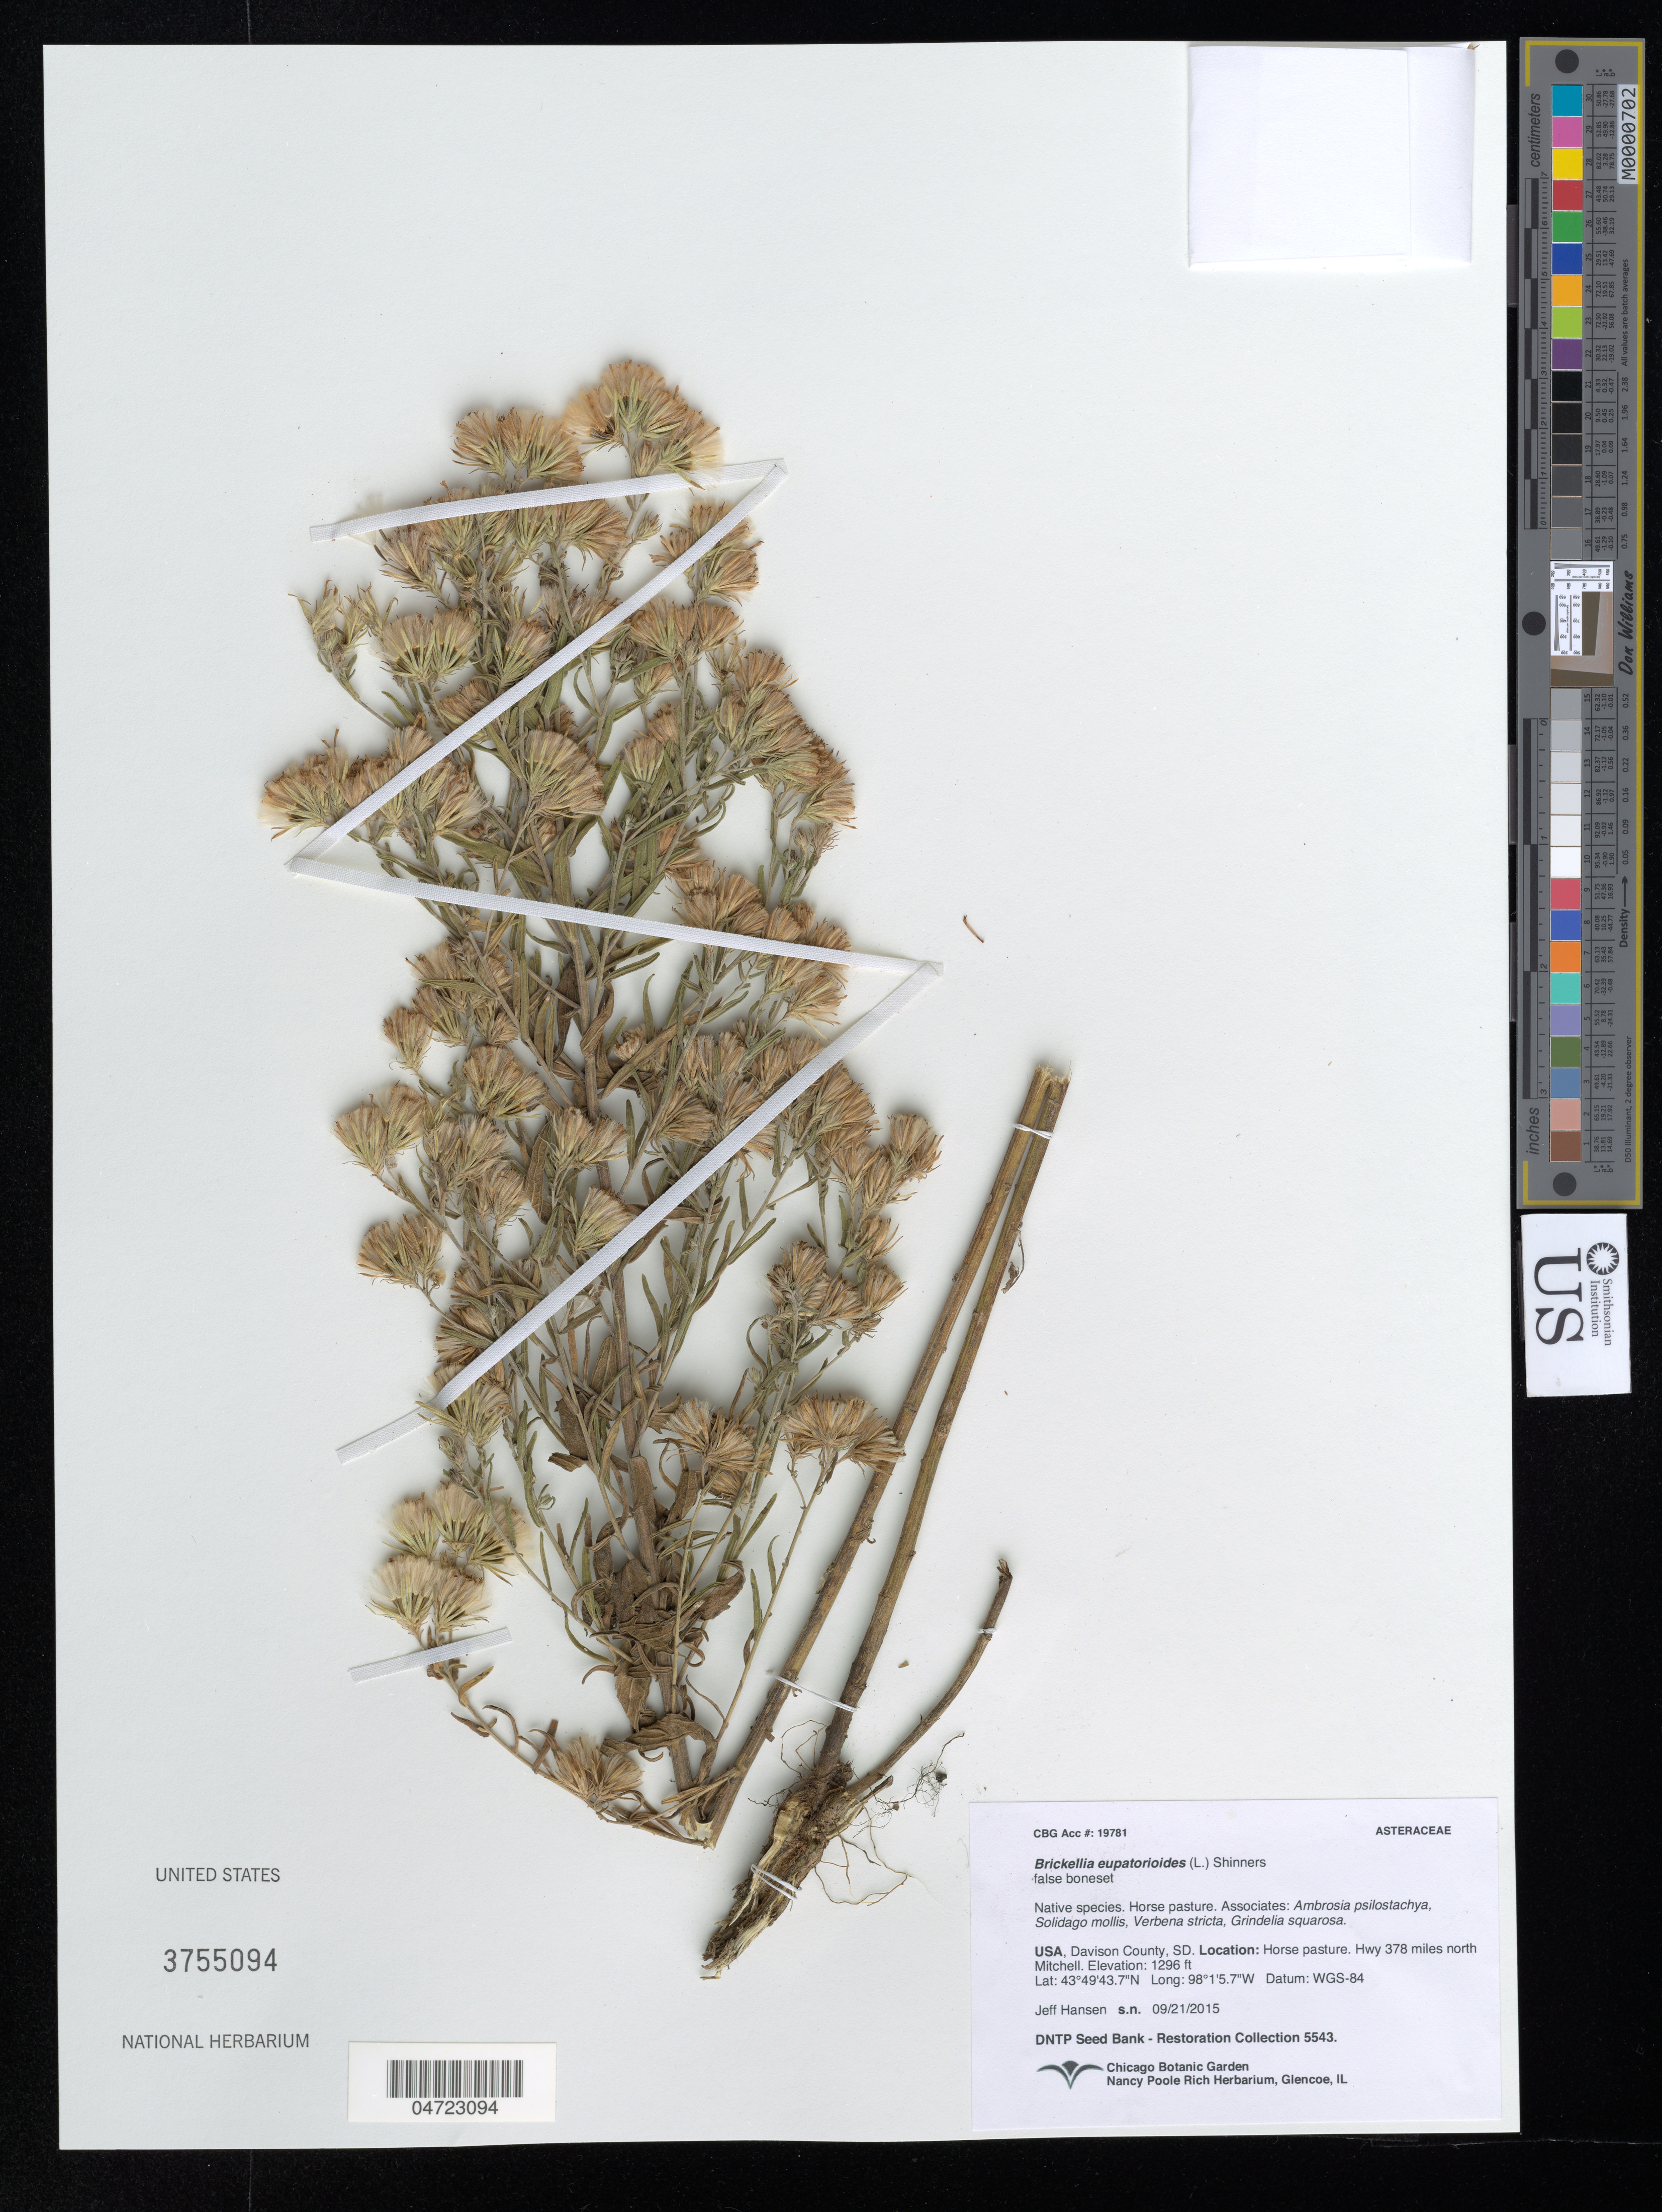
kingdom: Plantae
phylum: Tracheophyta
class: Magnoliopsida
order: Asterales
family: Asteraceae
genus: Brickellia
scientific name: Brickellia eupatorioides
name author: (L.) Shinners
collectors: J. Hansen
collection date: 2015-09-21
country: United States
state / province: South Dakota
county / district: Davison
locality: Davison County. Horse pasture. Hwy 378 miles north Mitchell.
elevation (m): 395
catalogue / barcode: US 3755094